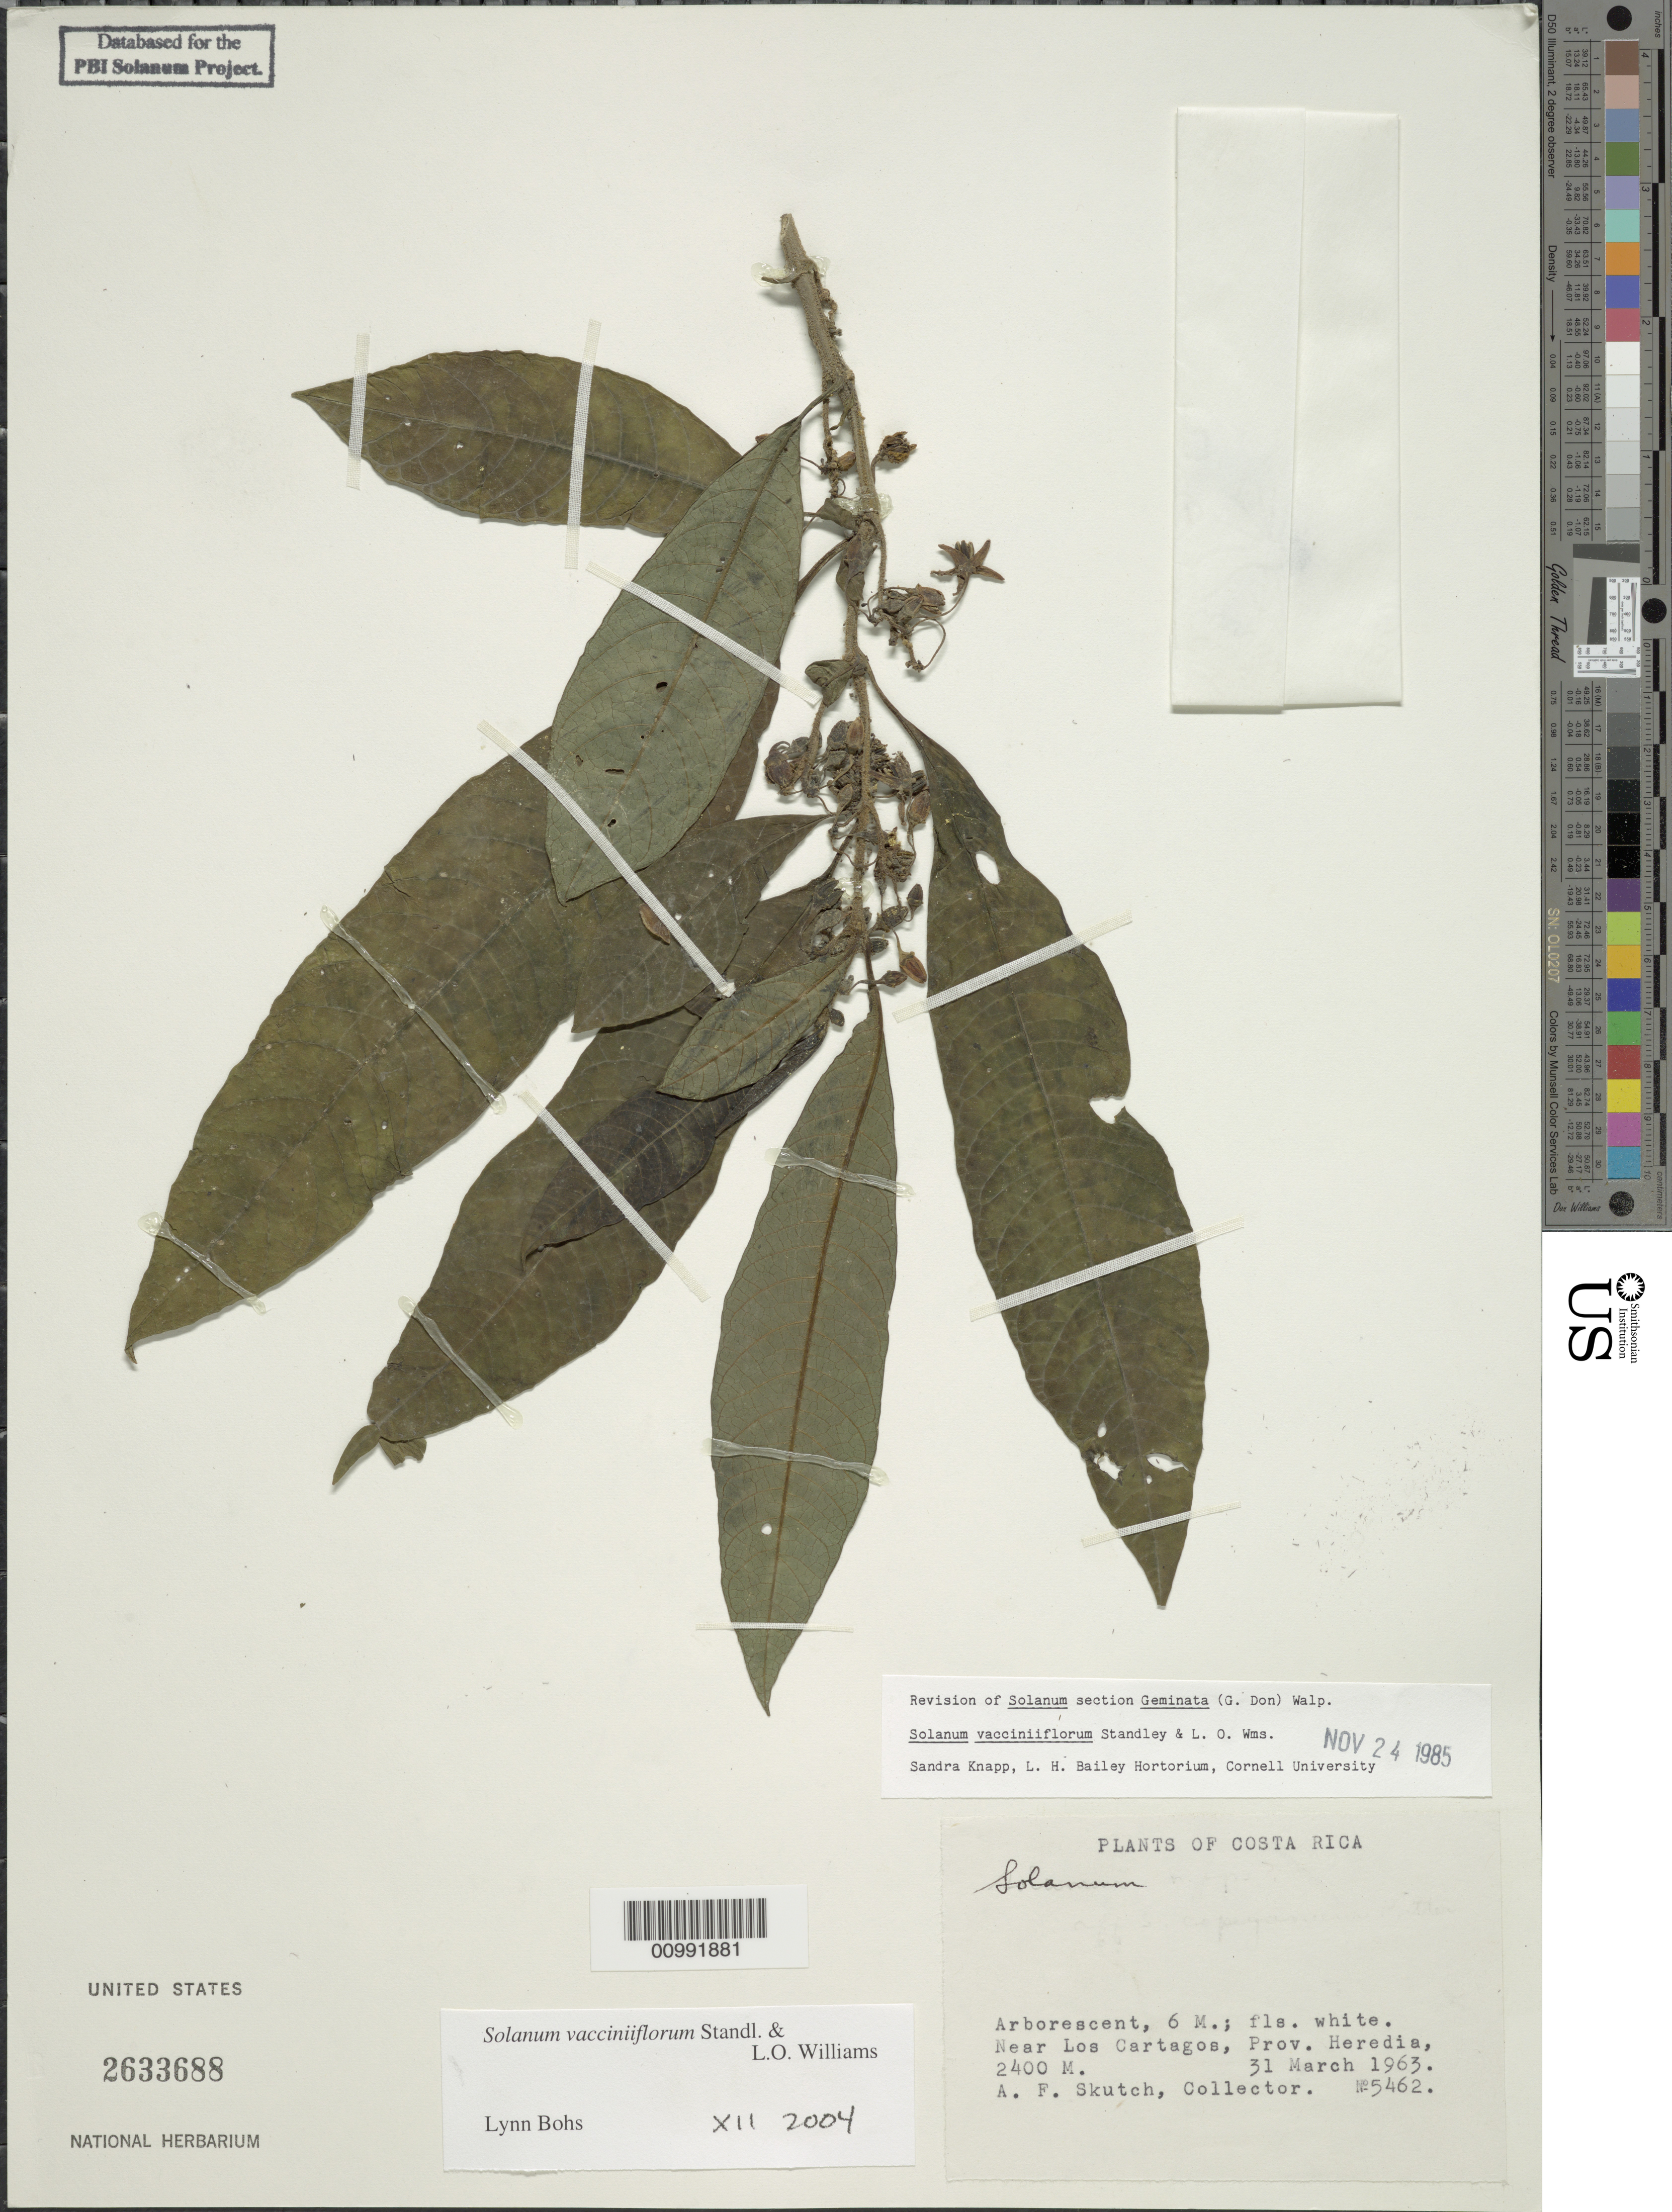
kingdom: Plantae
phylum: Tracheophyta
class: Magnoliopsida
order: Solanales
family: Solanaceae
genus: Solanum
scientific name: Solanum vacciniiflorum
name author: Standl. & L.O. Williams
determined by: Bohs, L. A.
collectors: A. F. Skutch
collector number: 5462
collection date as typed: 31 Mar 1963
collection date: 1963-03-31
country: Costa Rica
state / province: Heredia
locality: Near Los Cartagos.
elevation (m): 2400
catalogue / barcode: US 2633688